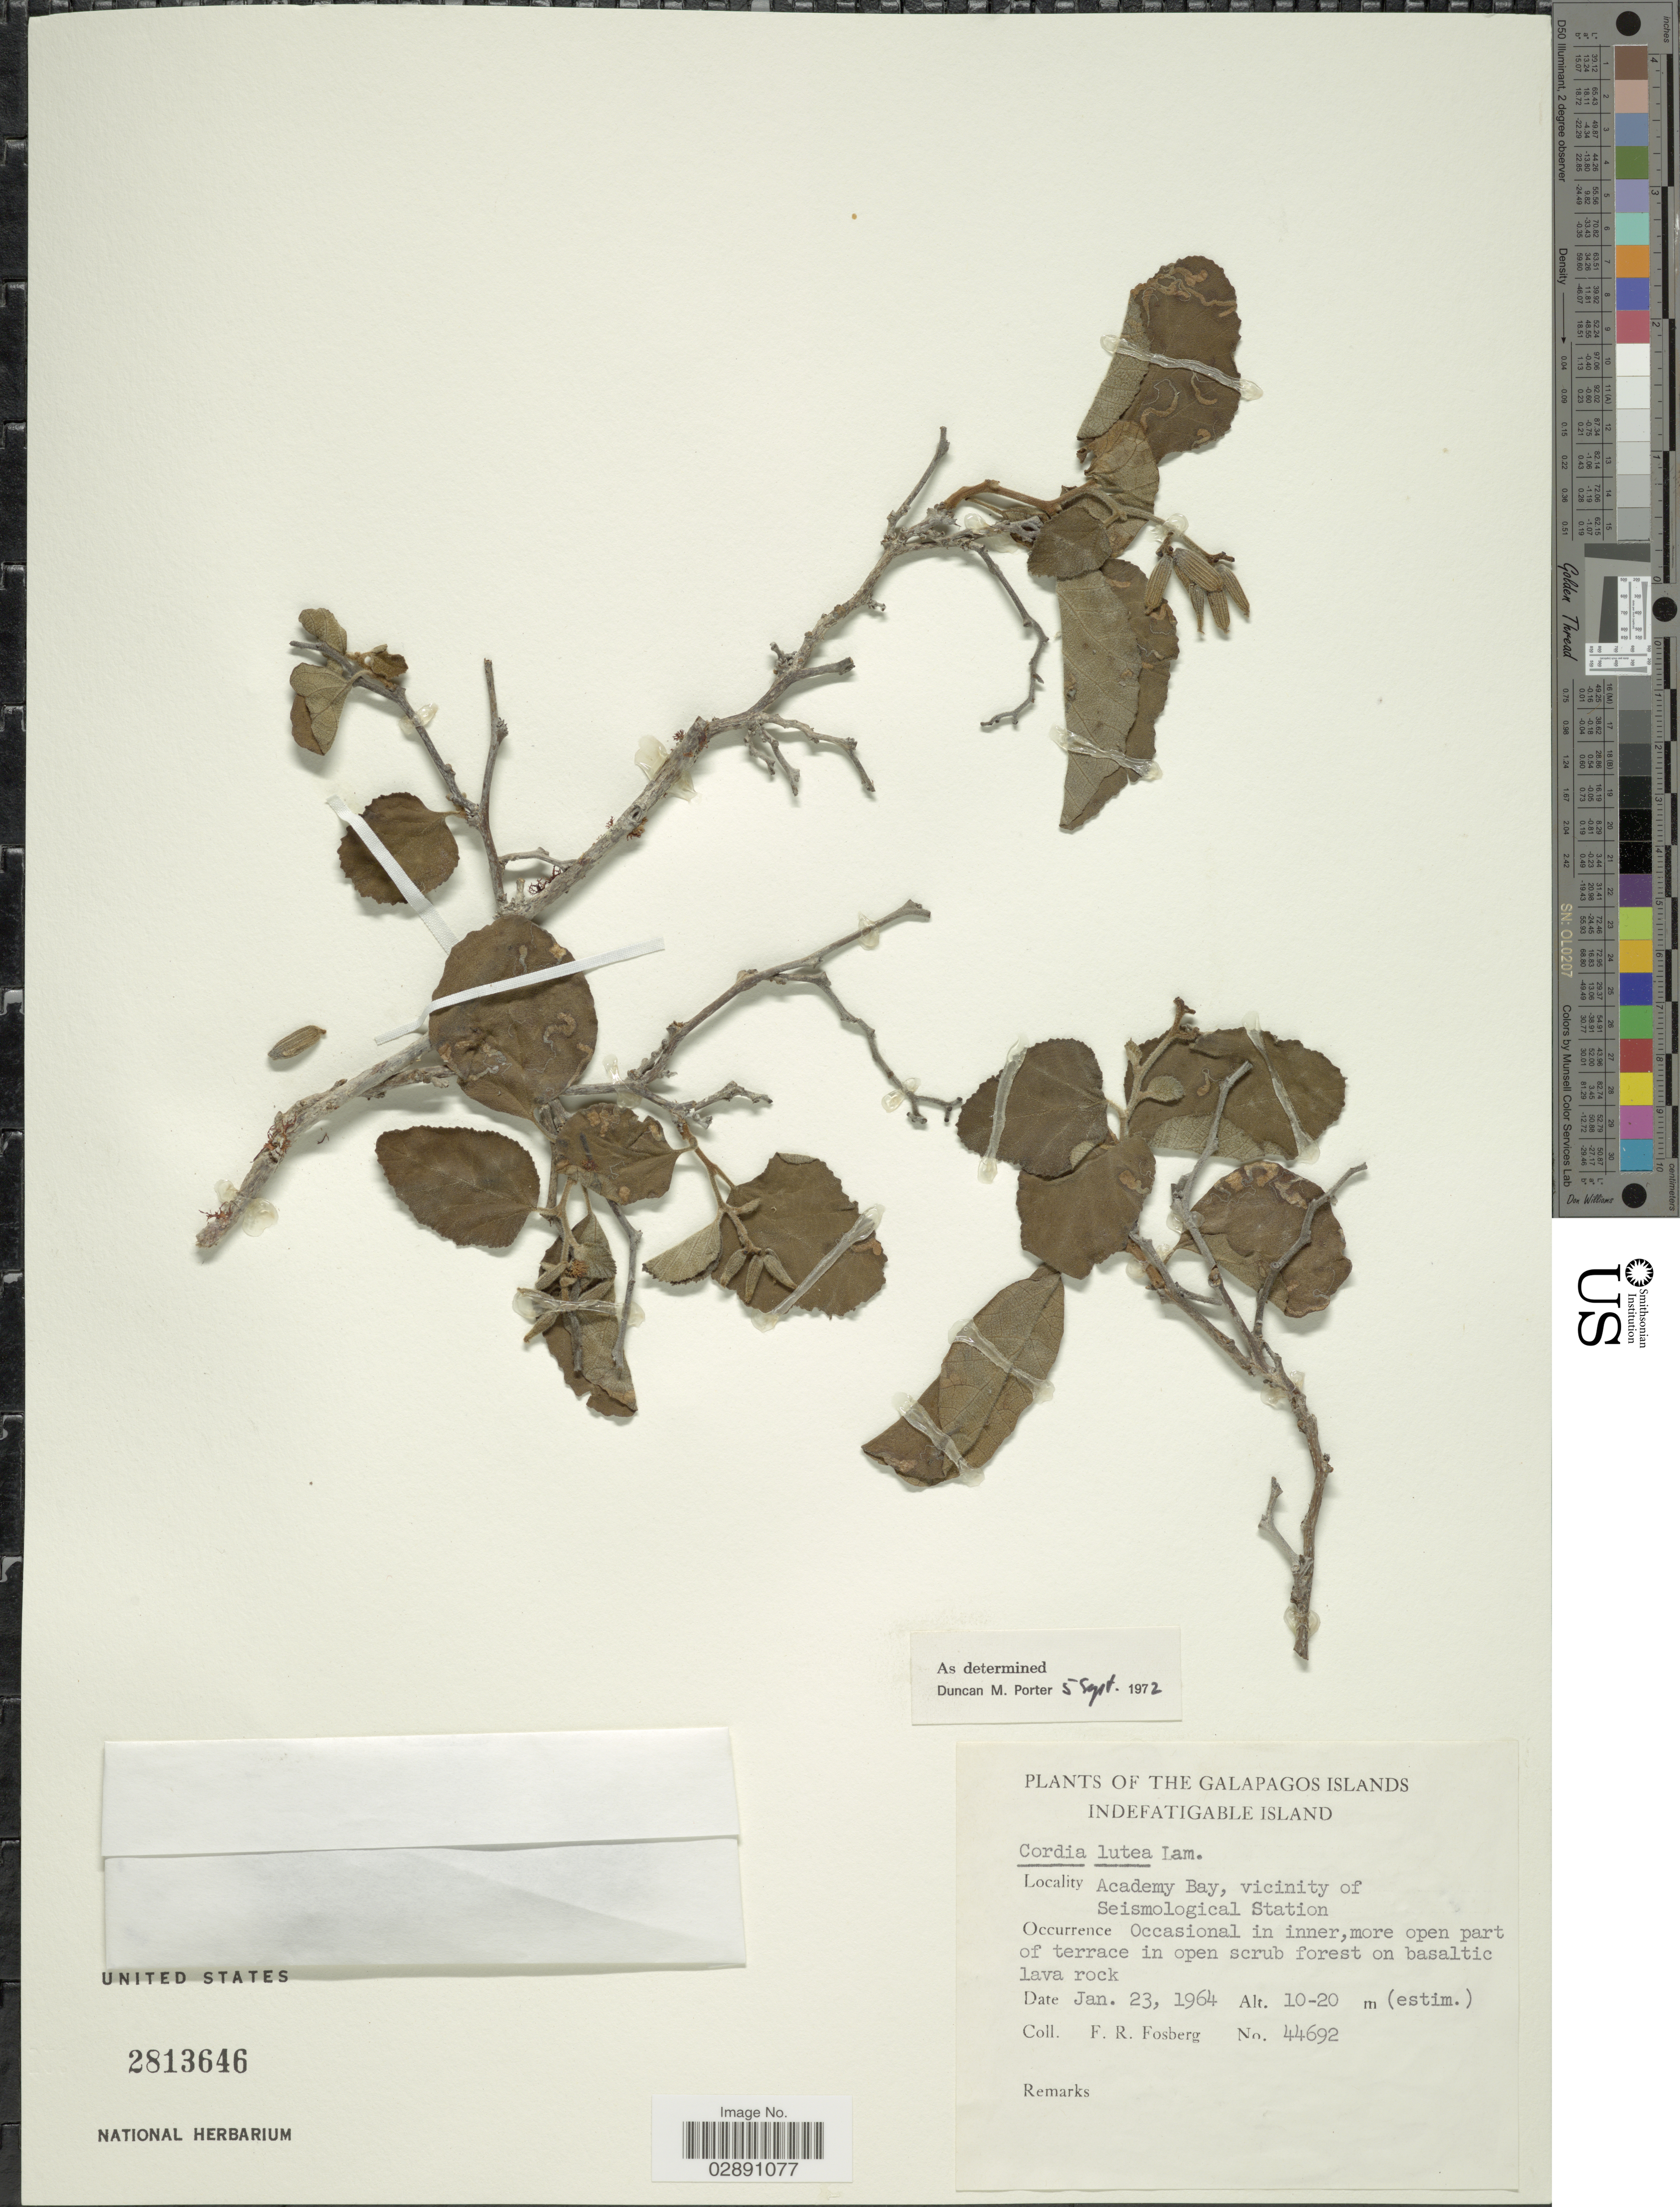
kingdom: Plantae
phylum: Tracheophyta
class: Magnoliopsida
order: Boraginales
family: Cordiaceae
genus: Cordia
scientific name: Cordia lutea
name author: Lam.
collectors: F. R. Fosberg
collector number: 44692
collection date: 1964-01-23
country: Ecuador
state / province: Colón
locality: The Galapagos Islands. Indefatigable Island. Academy Bay, vicinity of Seismological Station.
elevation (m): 10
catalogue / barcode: US 2813646